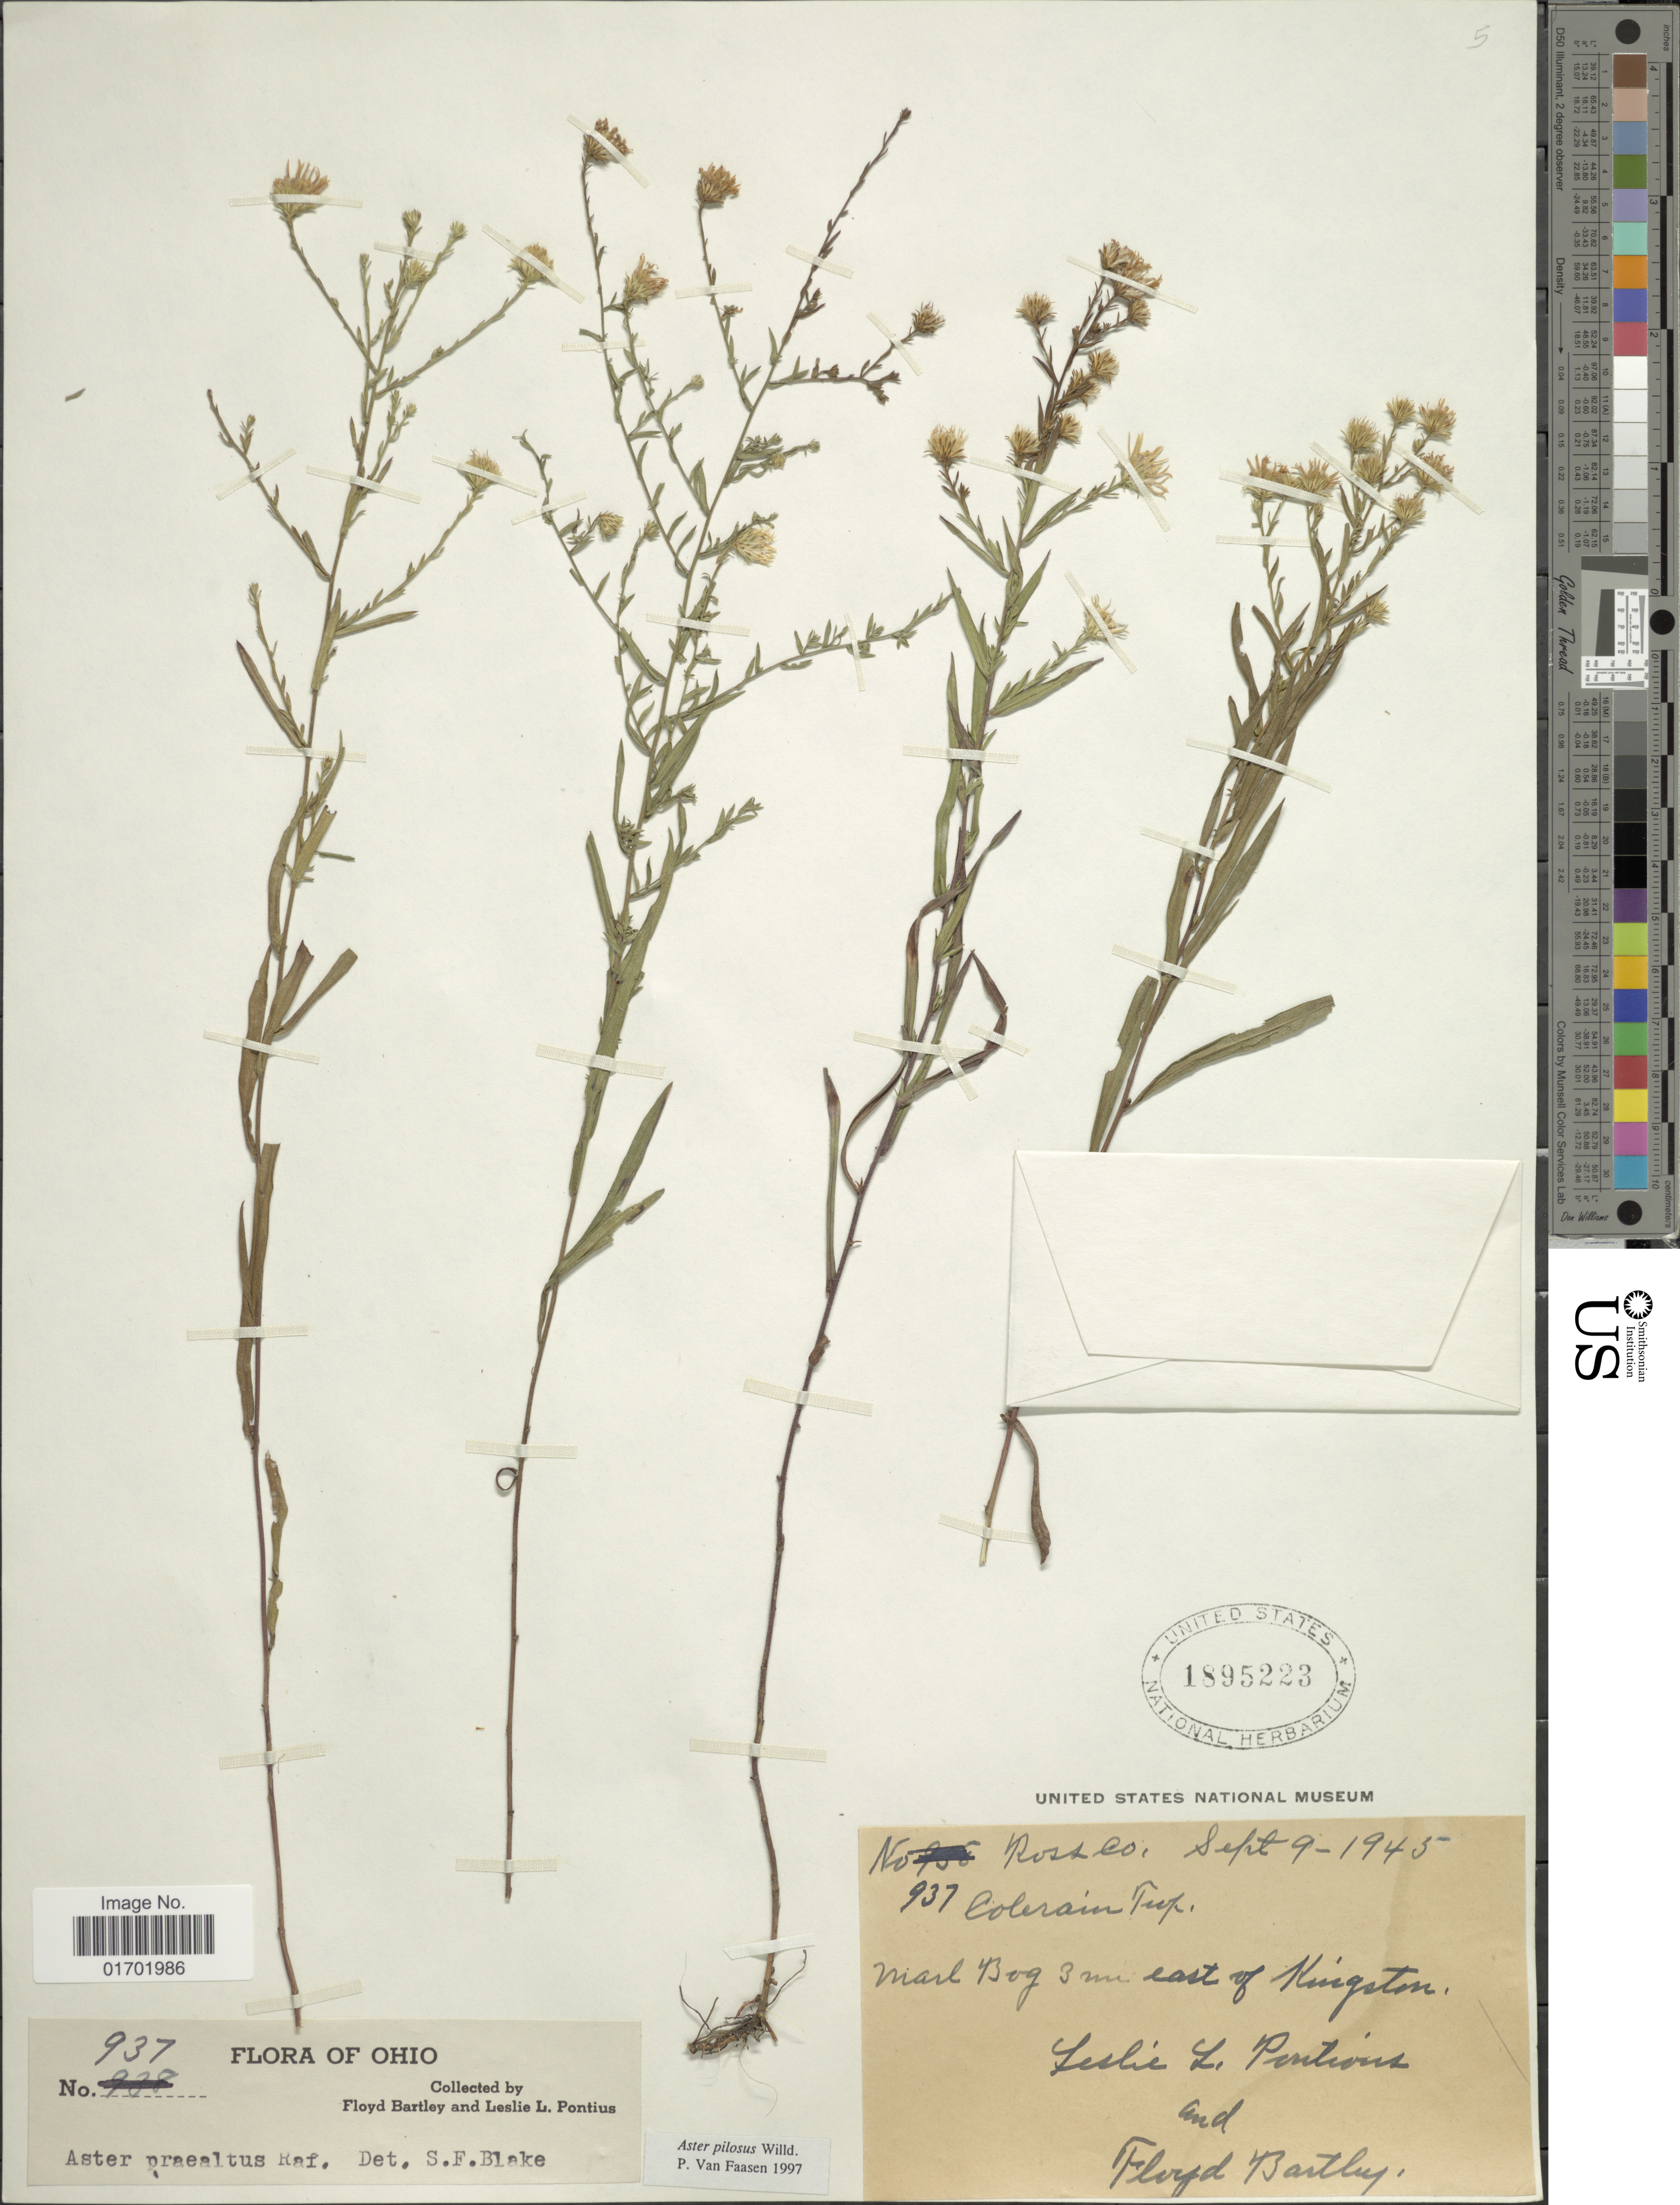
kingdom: Plantae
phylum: Tracheophyta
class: Magnoliopsida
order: Asterales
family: Asteraceae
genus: Symphyotrichum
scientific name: Symphyotrichum pilosum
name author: (Willd.) G.L. Nesom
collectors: F. Bartley & L. L. Pontious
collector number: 937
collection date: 1945-09-09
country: United States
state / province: Ohio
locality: Rosco, Colerain Twp. 3mi east of Kingston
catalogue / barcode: US 1895223